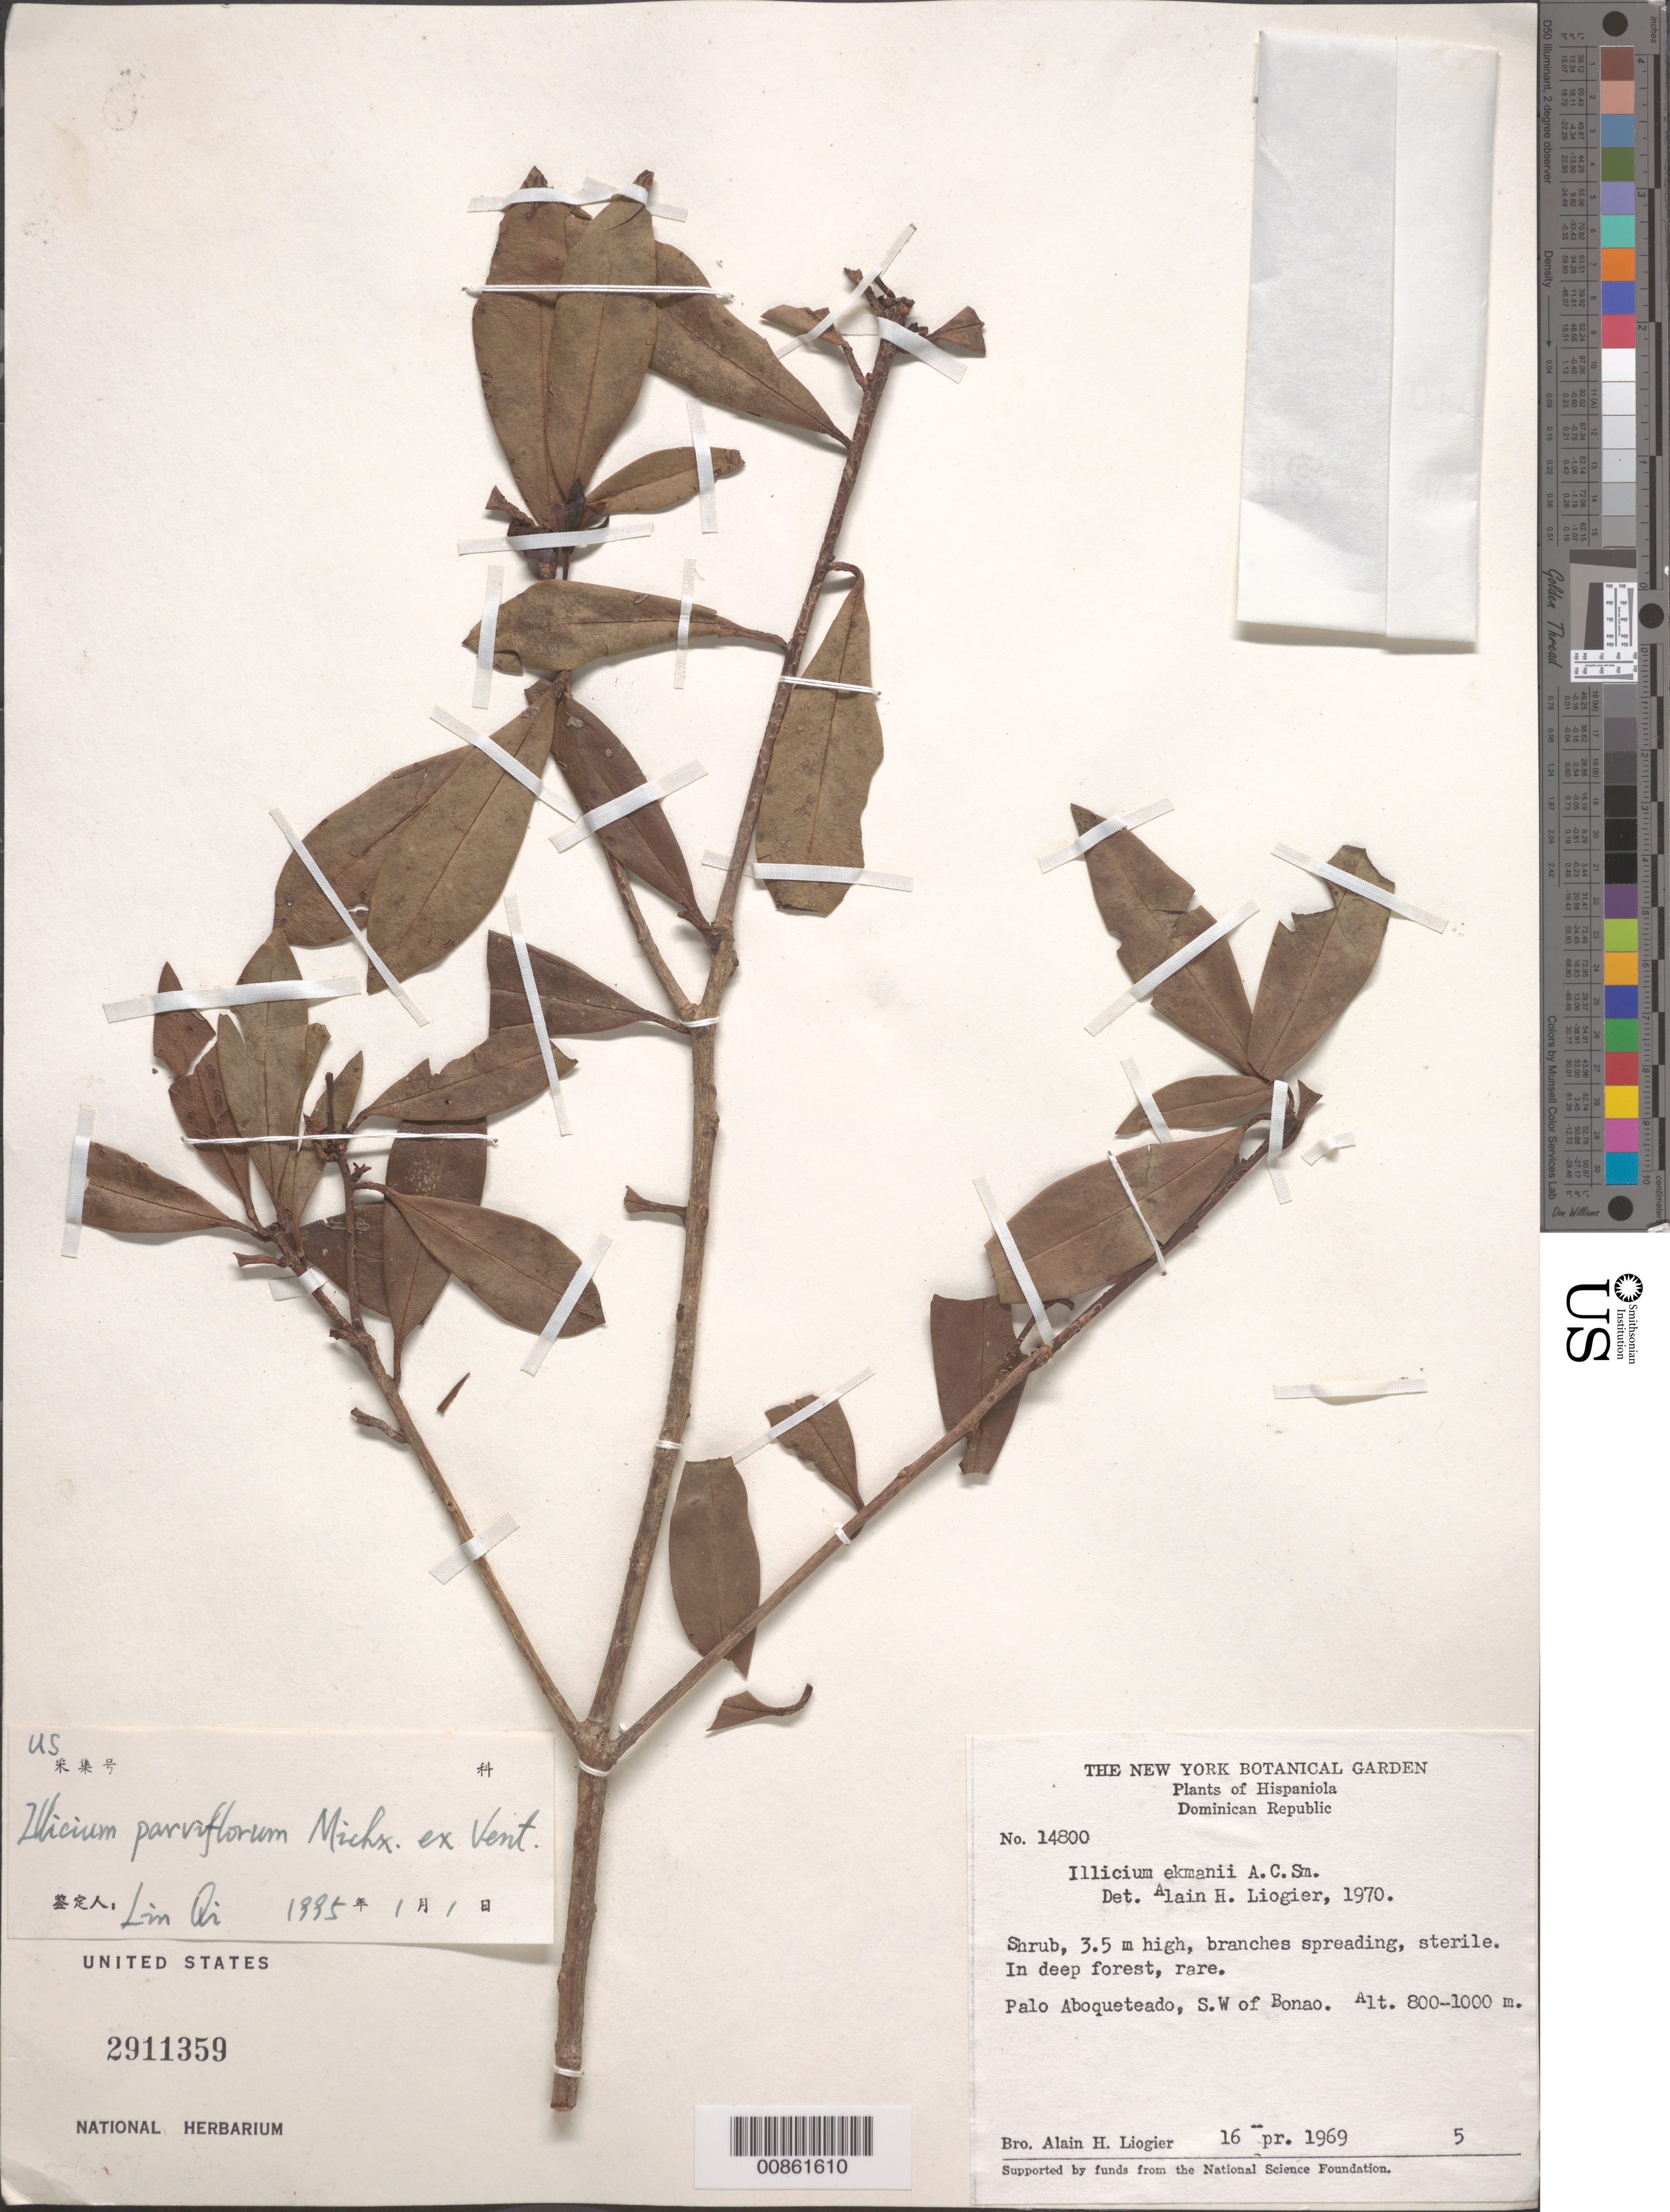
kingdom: Plantae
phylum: Tracheophyta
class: Magnoliopsida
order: Austrobaileyales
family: Schisandraceae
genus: Illicium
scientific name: Illicium parviflorum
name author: Michx. ex Vent.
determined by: Ai, L.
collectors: A. H. Liogier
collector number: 14800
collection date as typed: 16 Apr 1969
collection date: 1969-04-16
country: Dominican Republic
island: Hispaniola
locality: Palo Aboqueteado, SW of Bonao.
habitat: In deep forest.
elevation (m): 800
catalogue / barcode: US 2911359